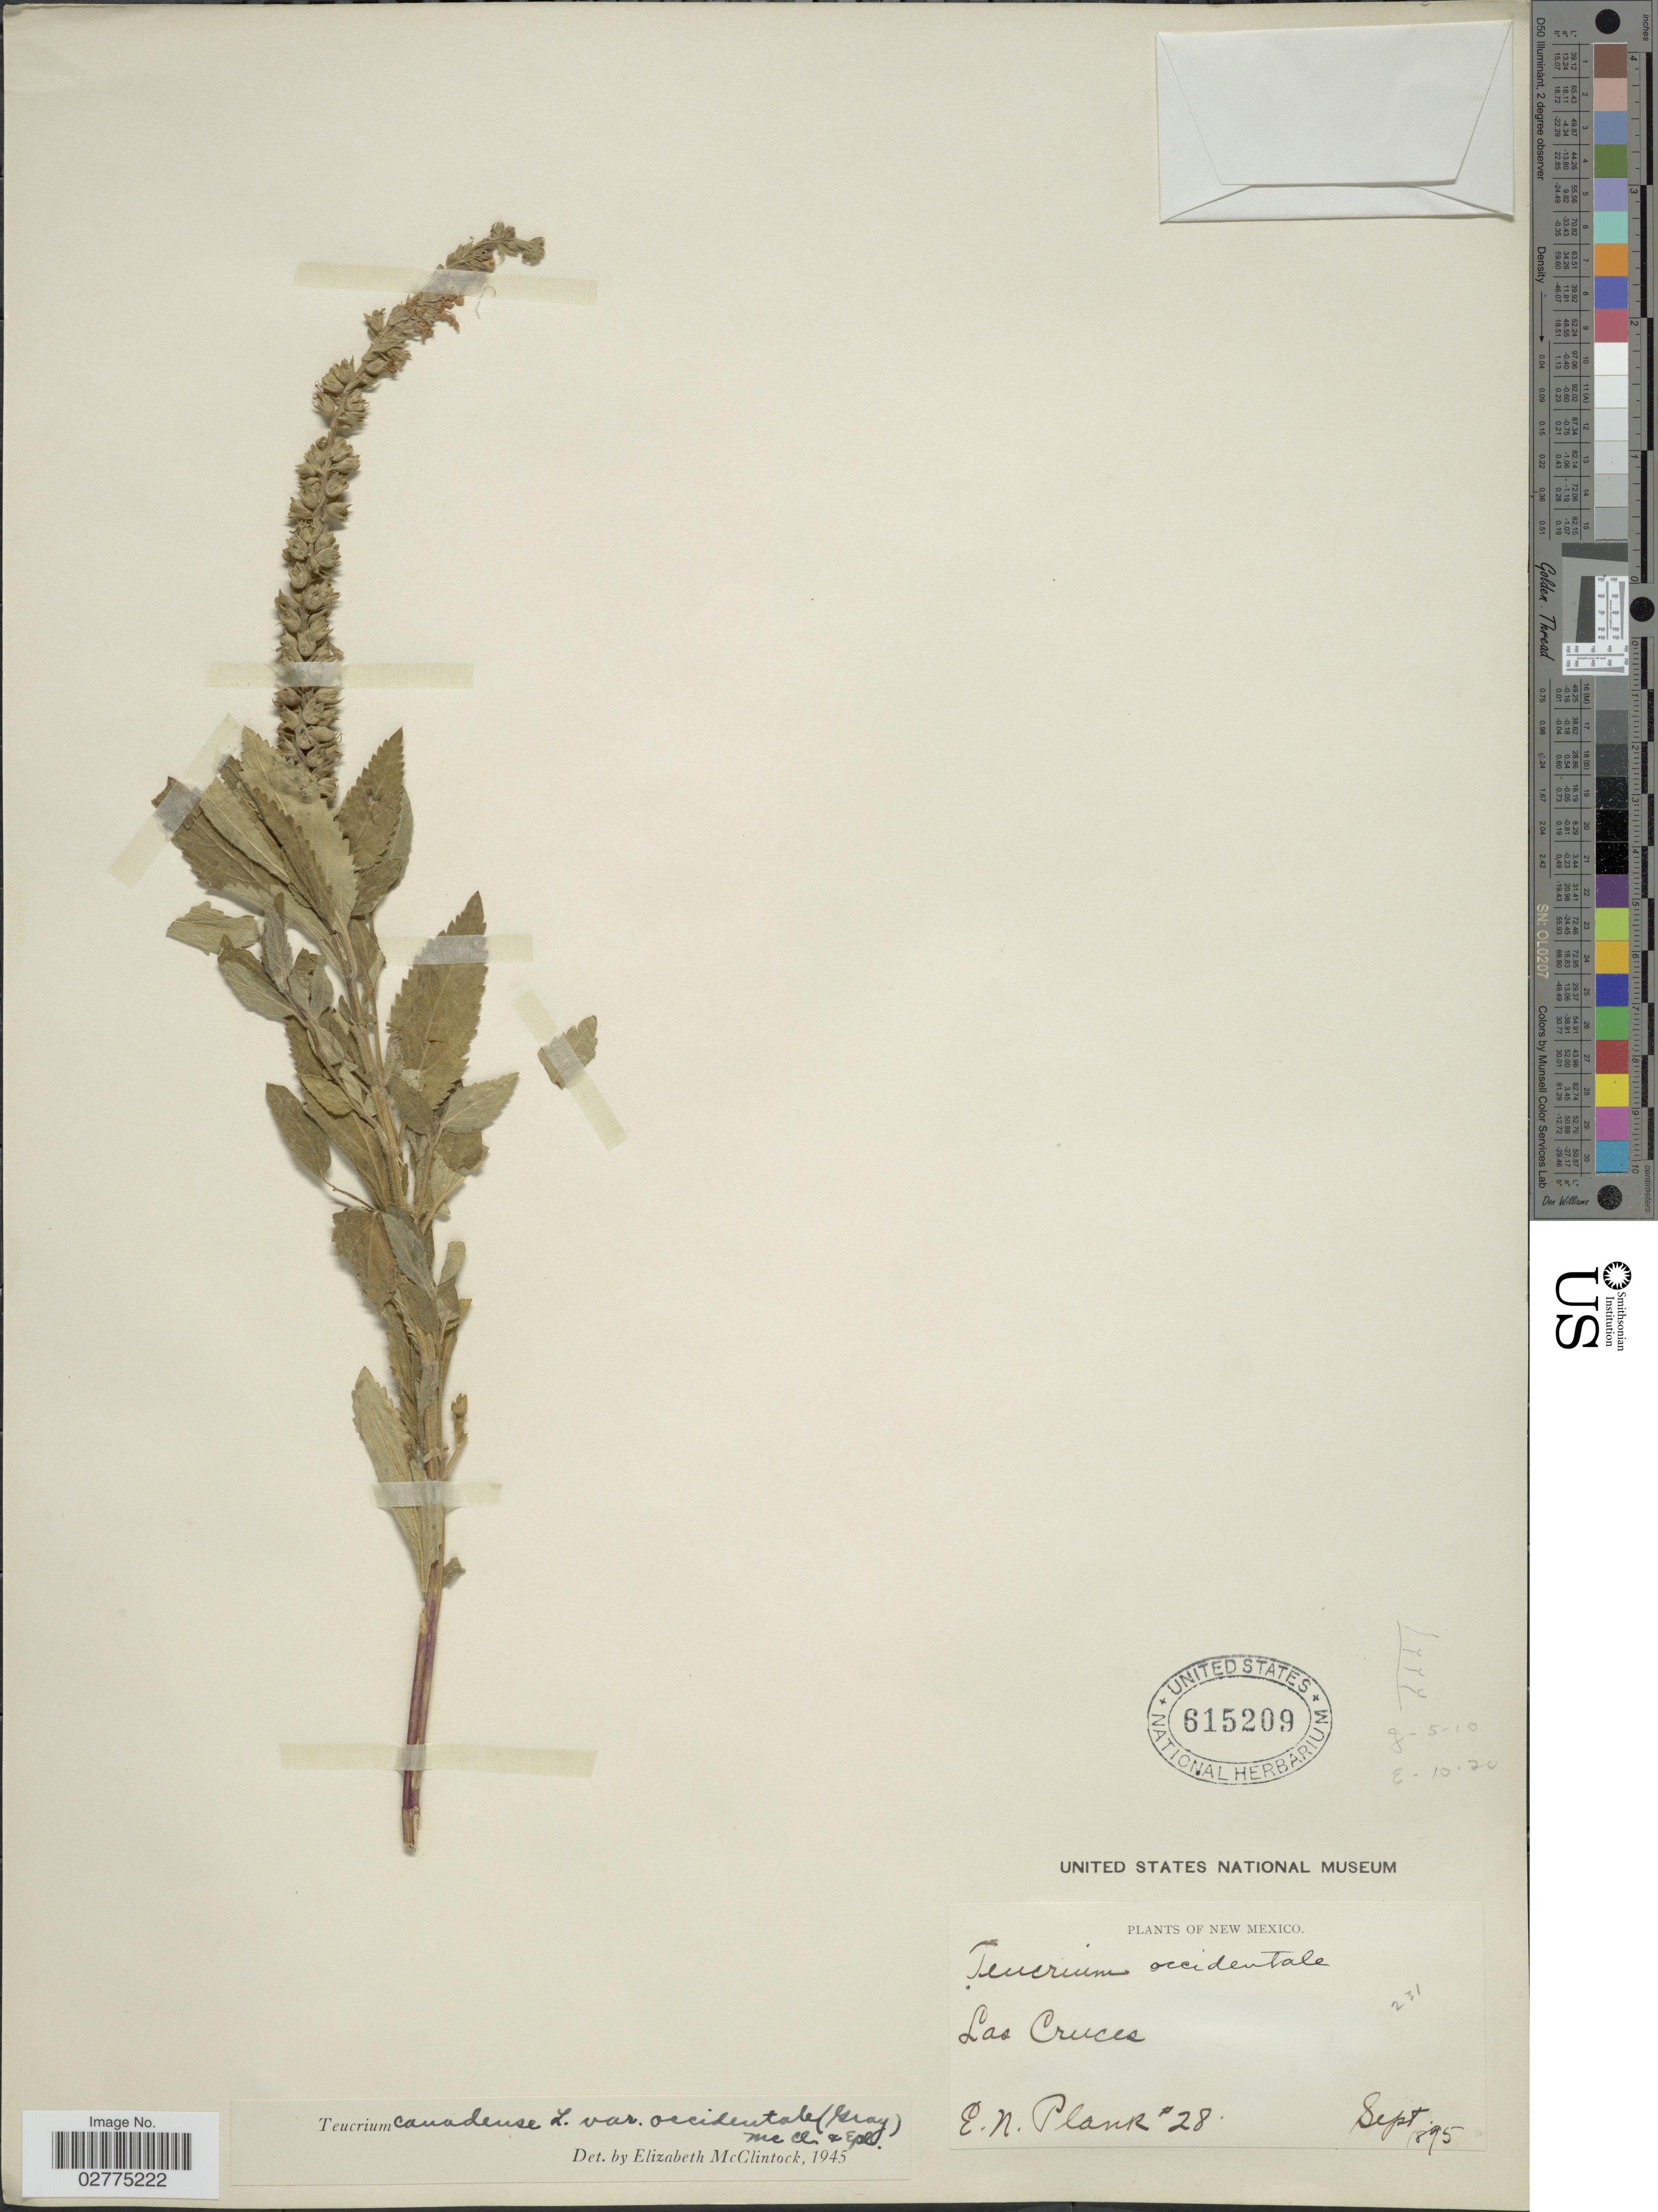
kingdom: Plantae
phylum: Tracheophyta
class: Magnoliopsida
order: Lamiales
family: Lamiaceae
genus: Teucrium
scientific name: Teucrium canadense var. occidentale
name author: (A. Gray) E. M. McClint. & Epling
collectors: E. Plank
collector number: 28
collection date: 1895-09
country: United States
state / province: New Mexico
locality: Las Cruces.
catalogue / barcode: US 615209